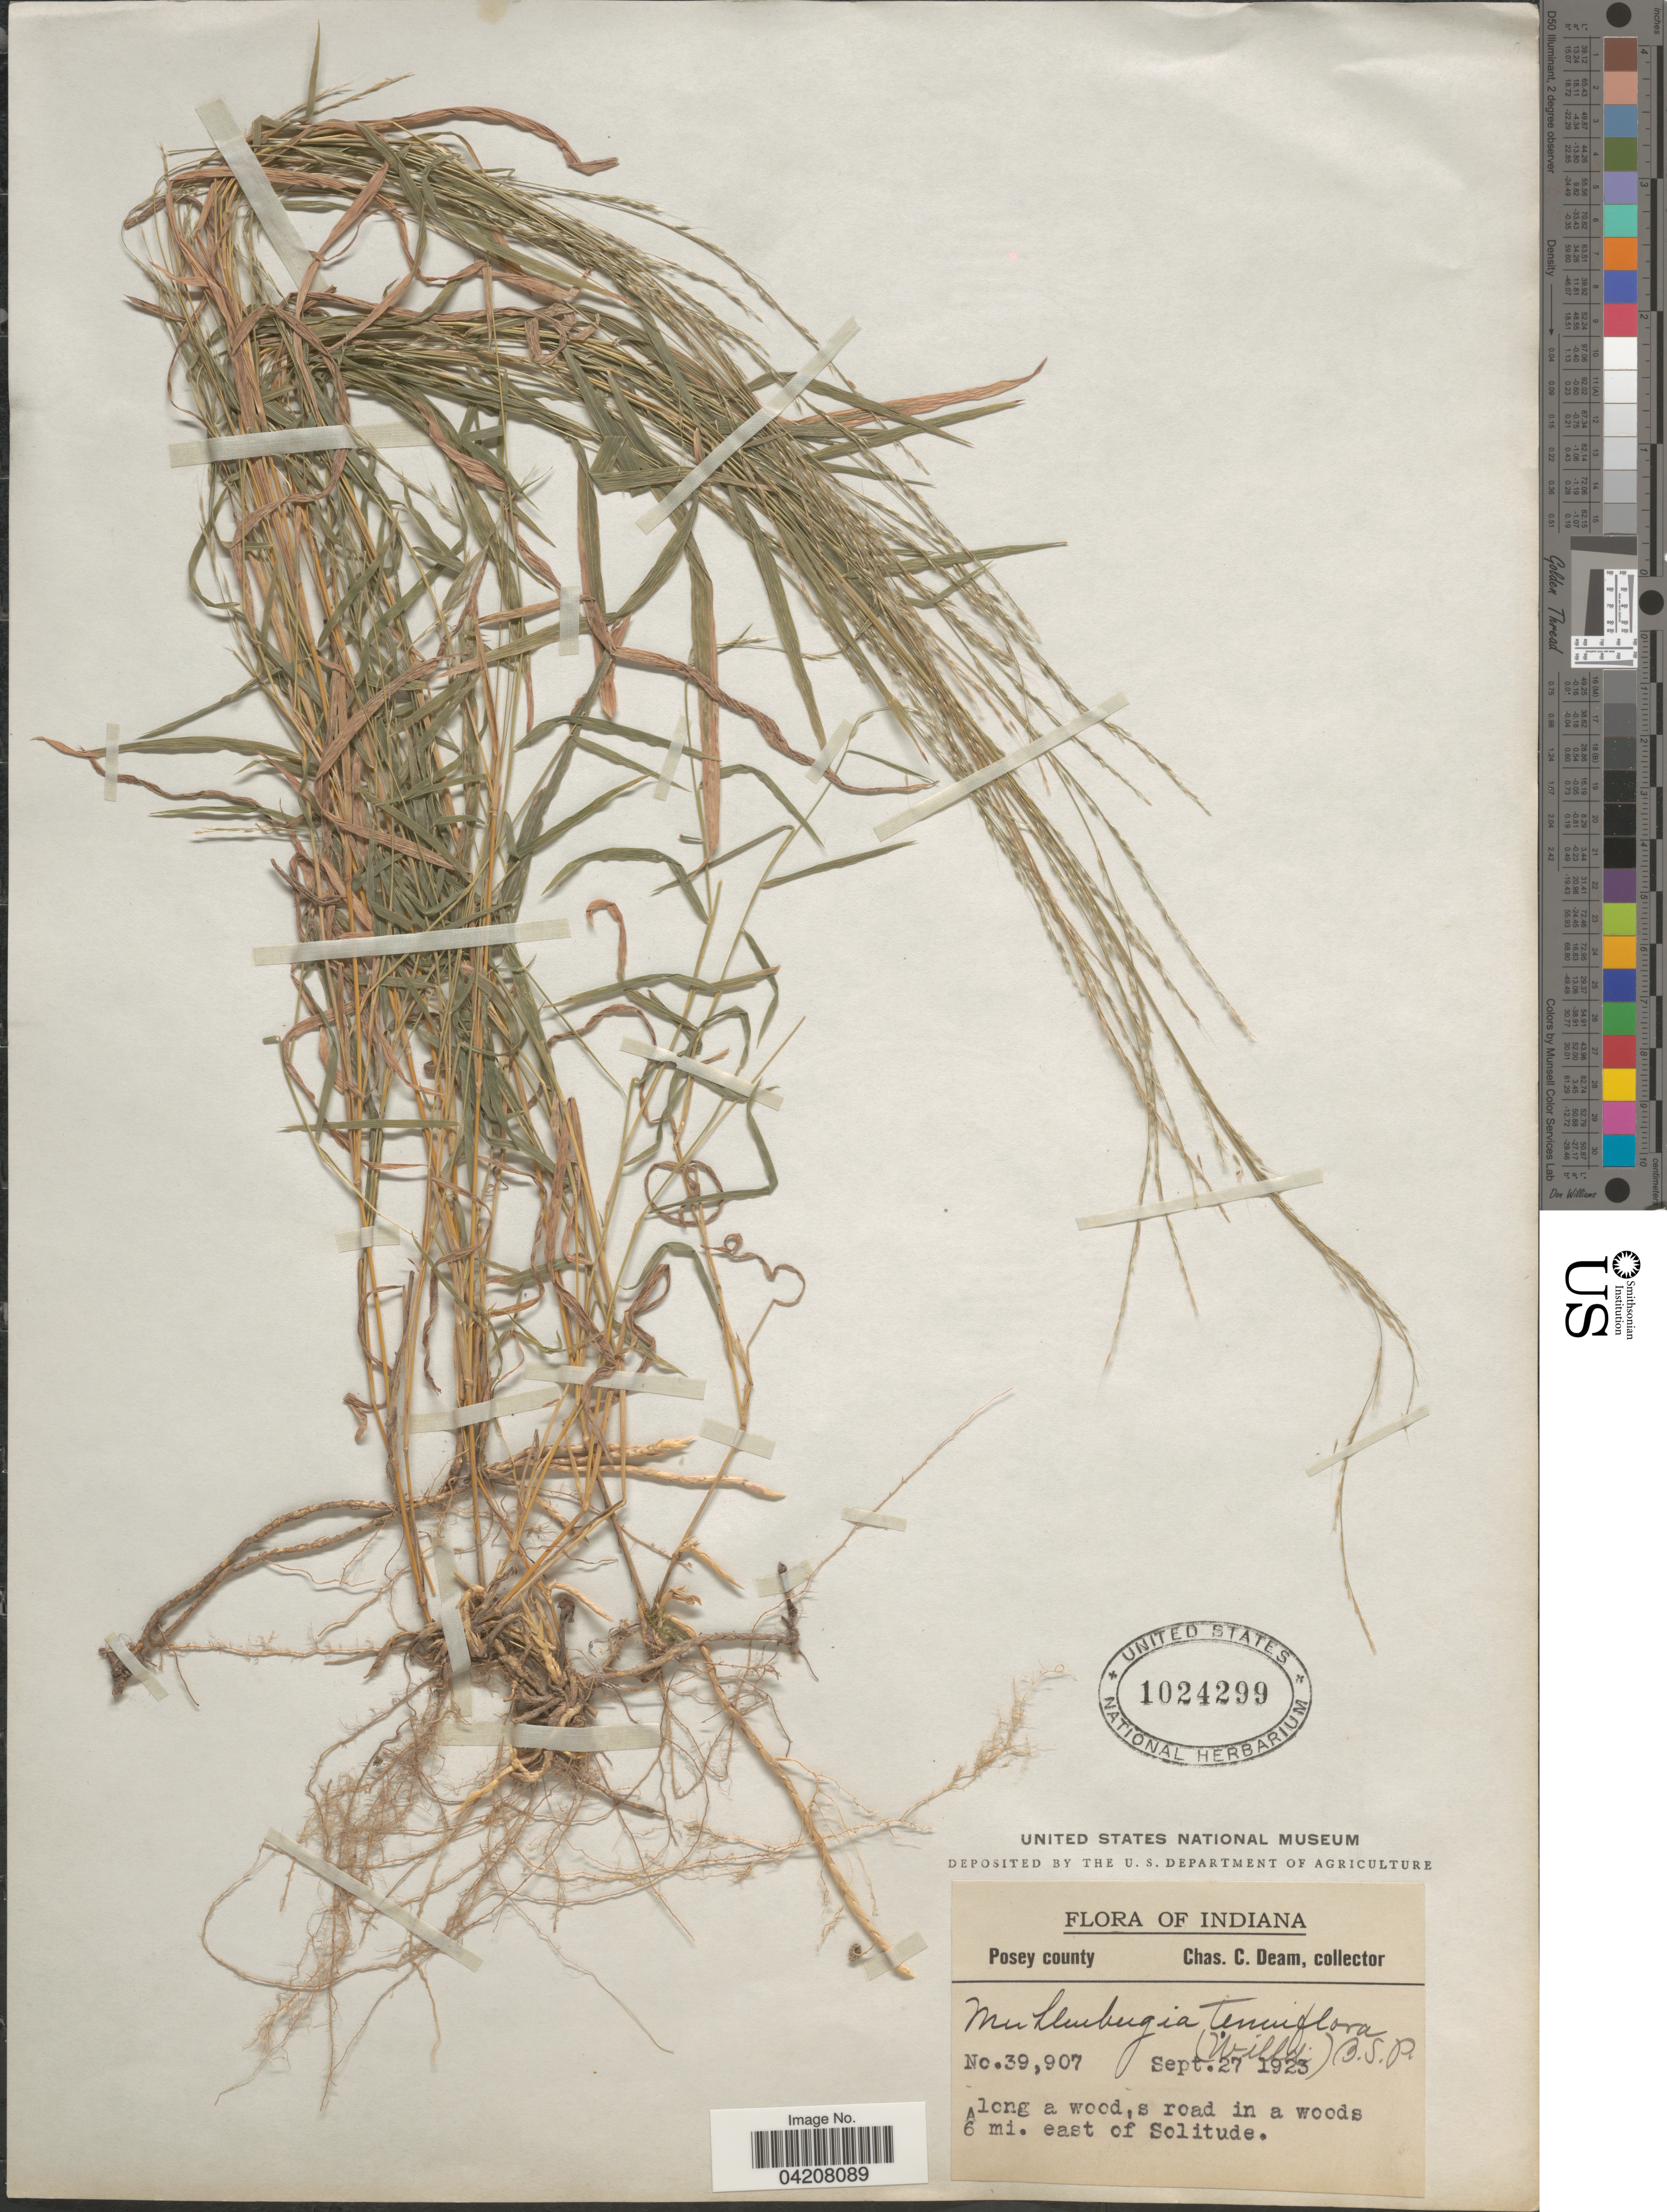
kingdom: Plantae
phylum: Tracheophyta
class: Liliopsida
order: Poales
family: Poaceae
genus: Muhlenbergia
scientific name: Muhlenbergia bushii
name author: R.W. Pohl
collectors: C. C. Deam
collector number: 39907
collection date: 1923-09-27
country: United States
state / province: Indiana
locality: Posey county. Along a wood, s road in a woods 6 mi. east of Solitude.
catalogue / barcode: US 1024299